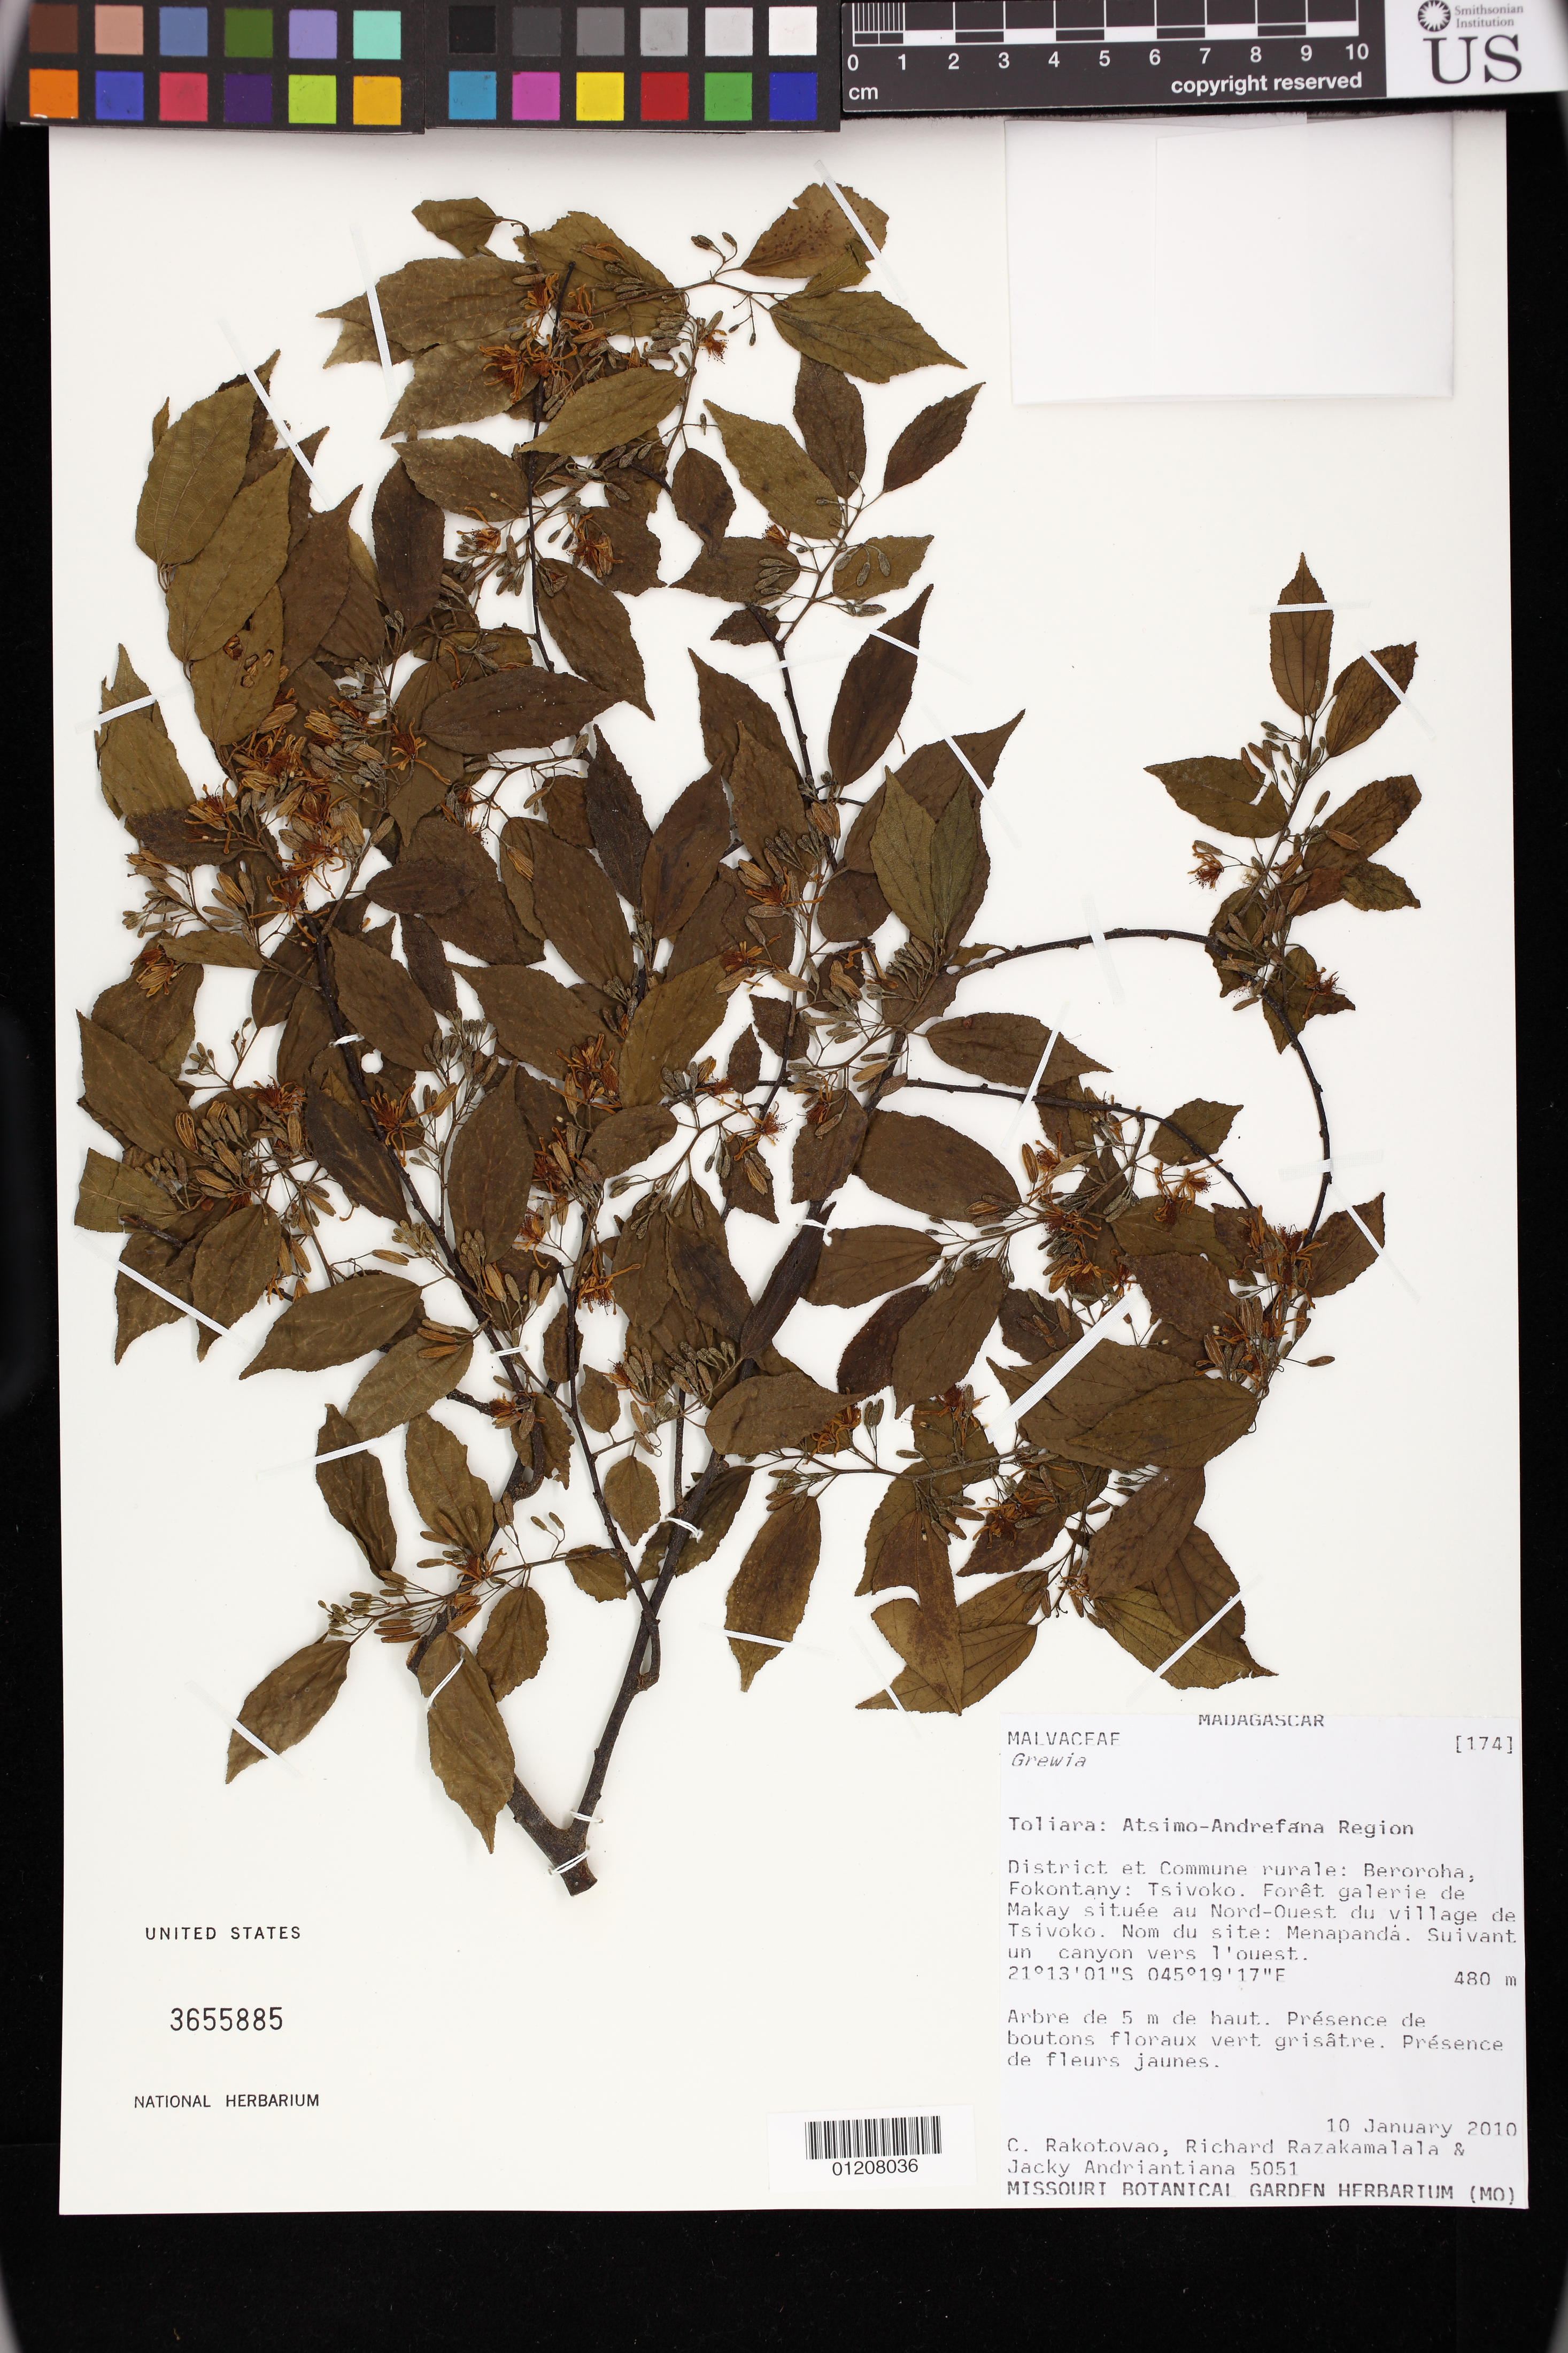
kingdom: Plantae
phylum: Tracheophyta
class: Magnoliopsida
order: Malvales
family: Malvaceae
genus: Grewia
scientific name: Grewia sp.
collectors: C. Rakotovao, R. Razakamalala & J. Andriantiana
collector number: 5051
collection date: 2010-01-10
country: Madagascar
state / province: Atsimo-Andrefana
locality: District et Commune rurale: Beroroha, Fokontany: Tsivoko. Foret galerie de Makay situee au Nord-Ouest du village de Tsivoko. Nom du site: Menapanda. Suivant un canyon vers l'ouest.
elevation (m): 480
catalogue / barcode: US 3655885